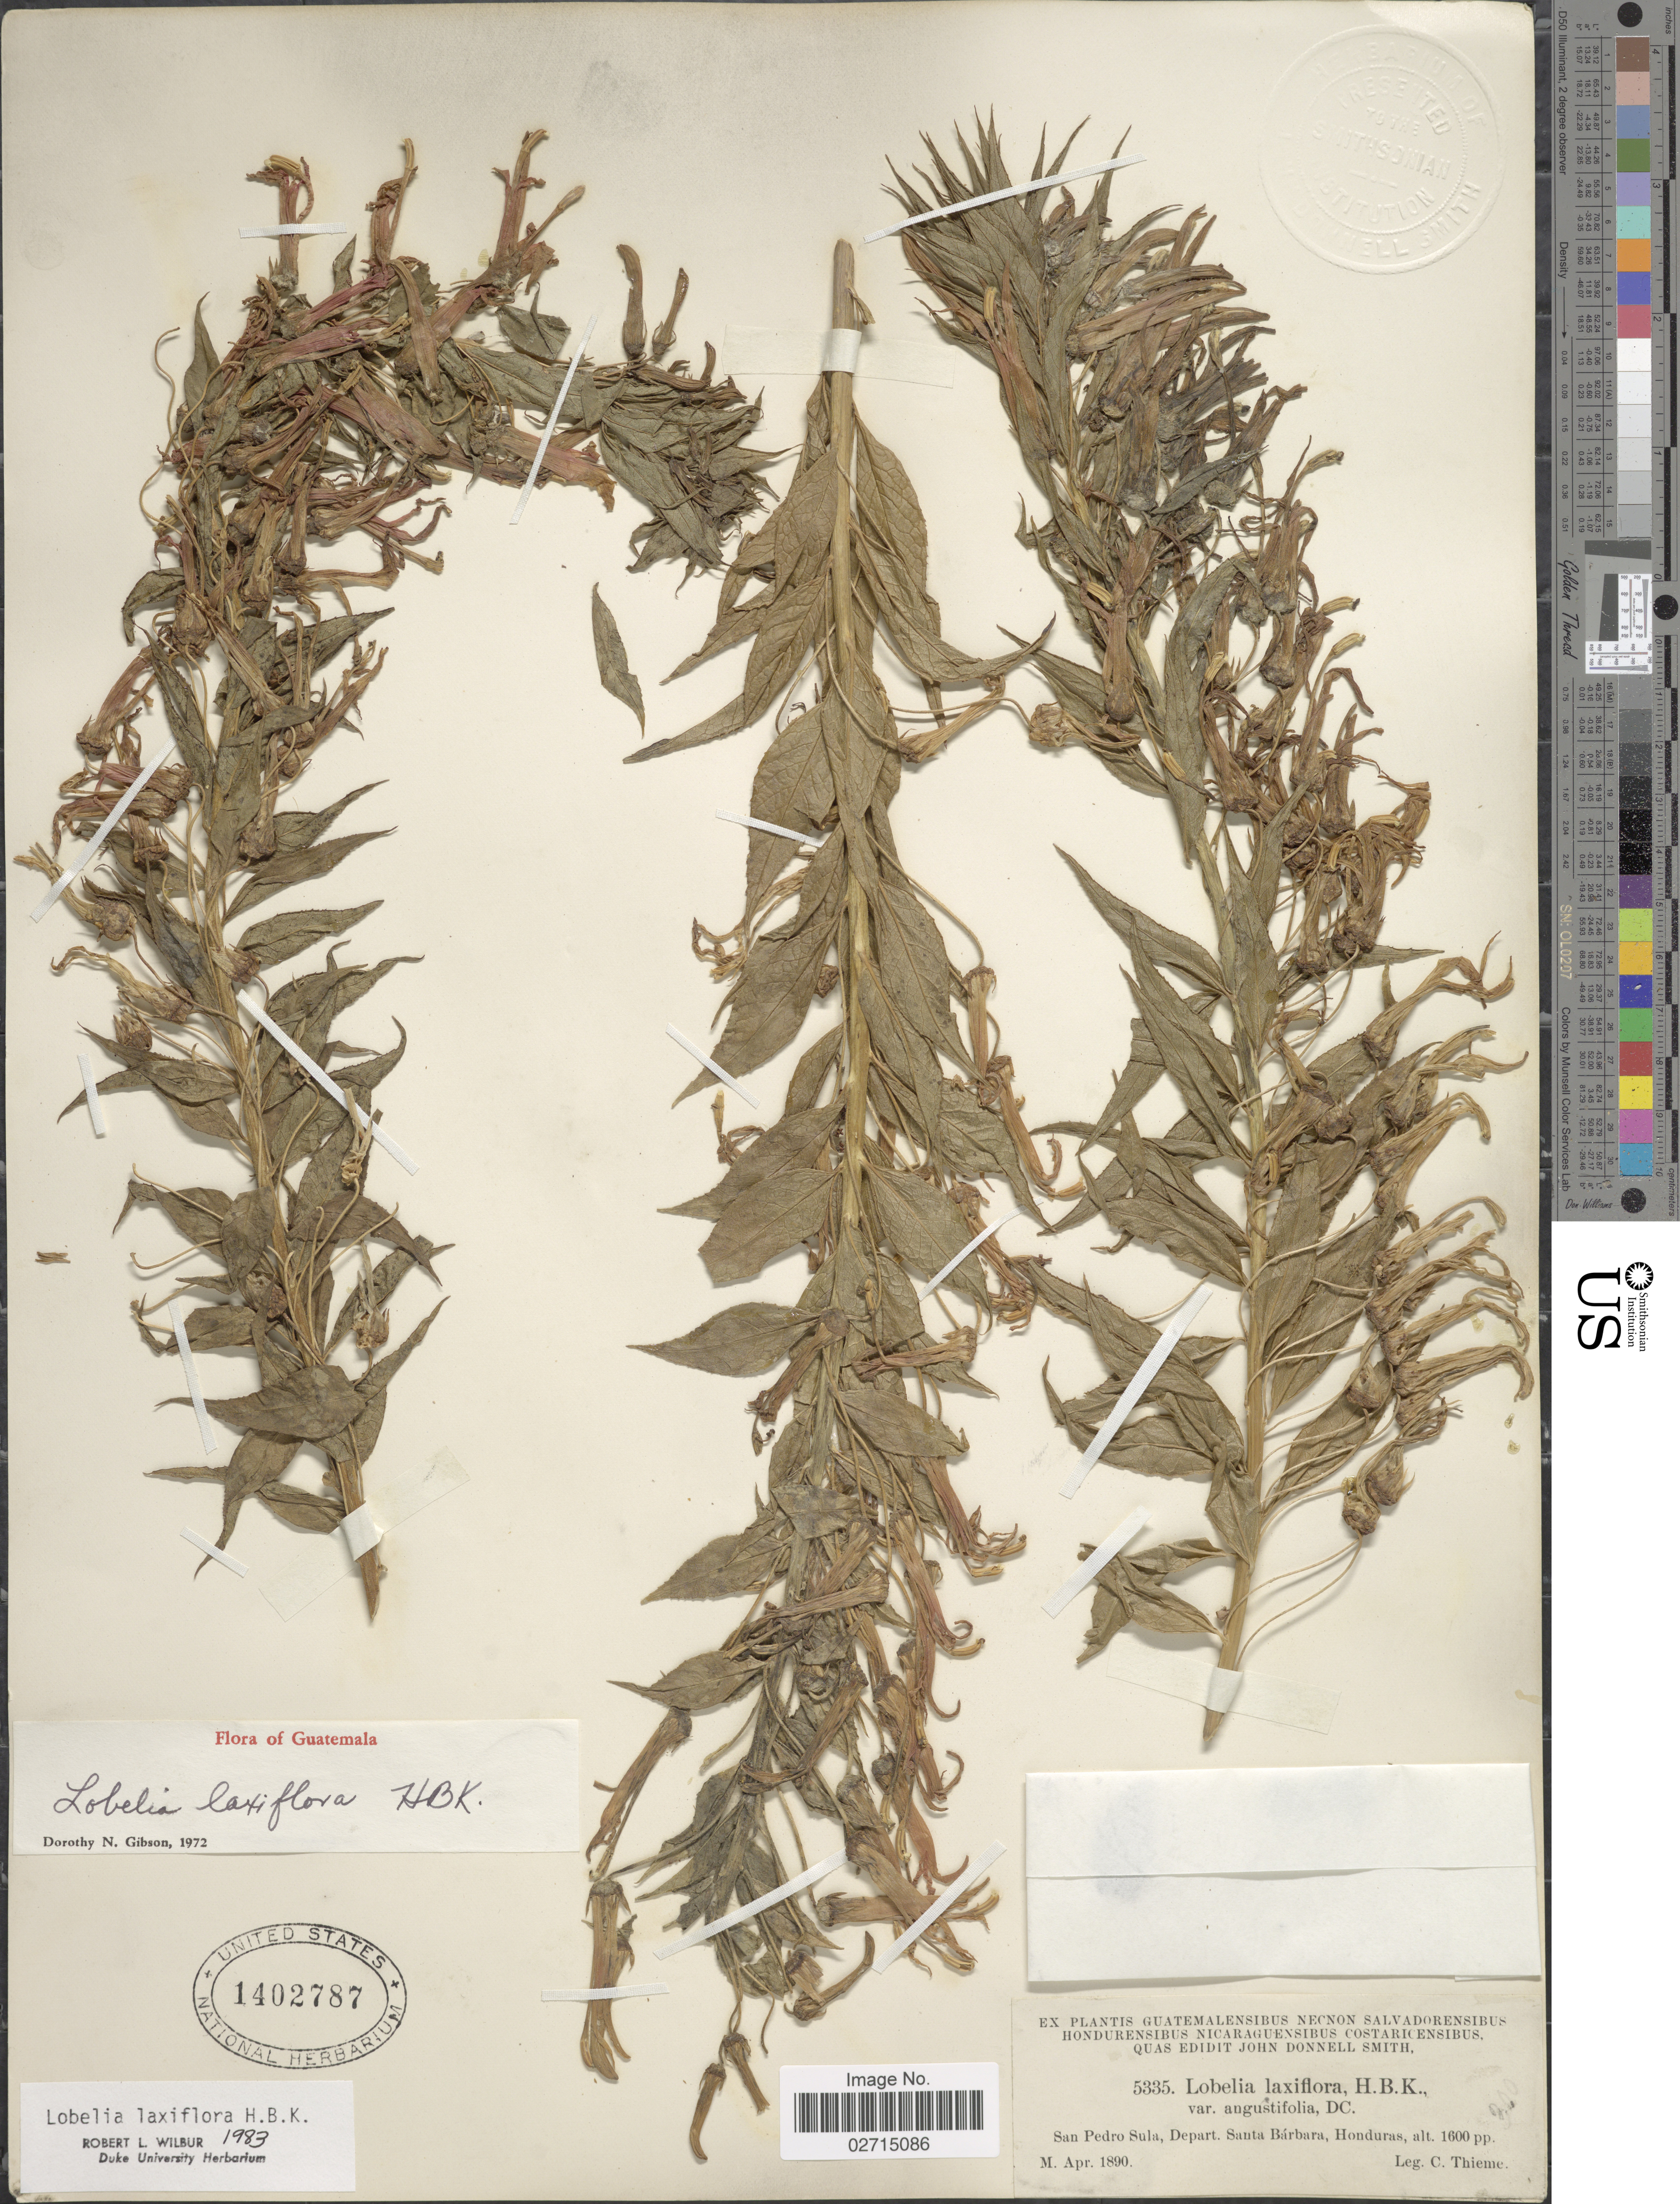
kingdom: Plantae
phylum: Tracheophyta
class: Magnoliopsida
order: Asterales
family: Campanulaceae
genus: Lobelia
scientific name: Lobelia laxiflora subsp. laxiflora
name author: Kunth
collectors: C. Thieme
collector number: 5335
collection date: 1890-04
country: Honduras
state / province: Santa Bárbara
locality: San Pedro Sula, Depart. Santa Bárbara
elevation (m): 488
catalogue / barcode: US 1402787